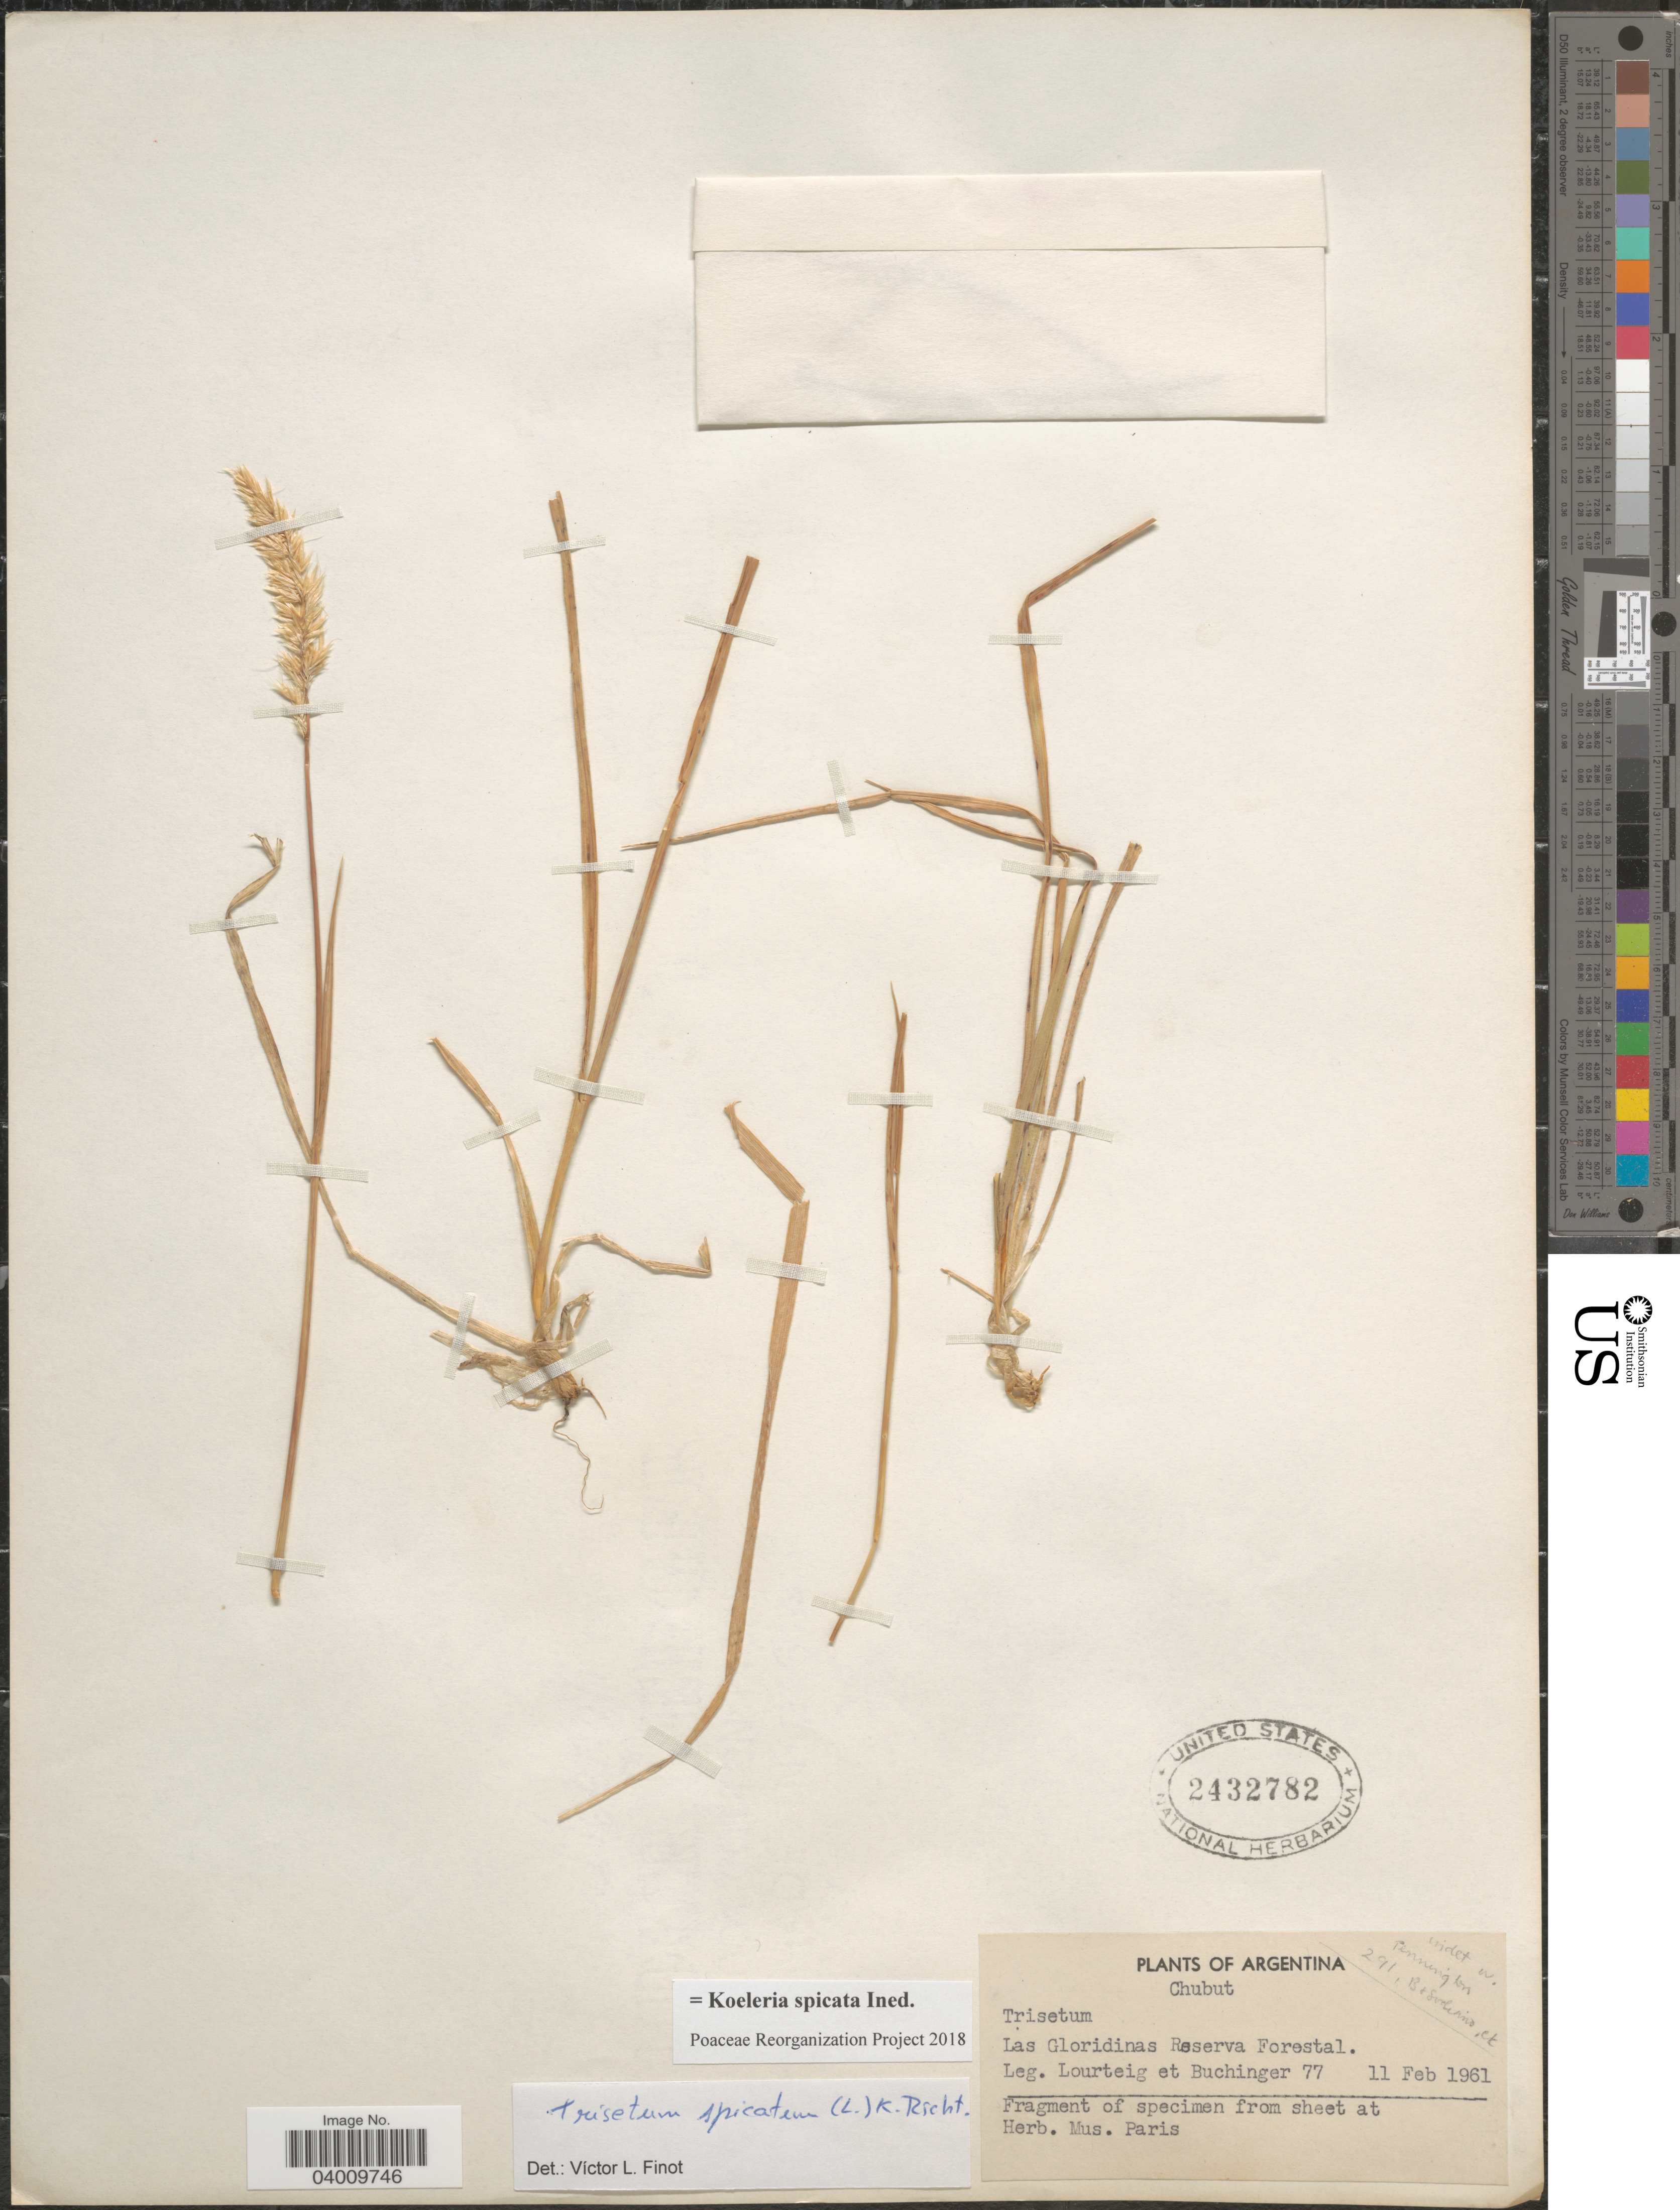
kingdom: Plantae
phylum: Tracheophyta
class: Liliopsida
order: Poales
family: Poaceae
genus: Koeleria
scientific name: Koeleria spicata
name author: (L.) Barberá et al.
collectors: -. Lourteig & J. D. Buchinger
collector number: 77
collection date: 1961-02-11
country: Argentina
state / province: Chubut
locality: Las Gloridinas Reserva Forestal.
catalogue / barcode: US 2432782